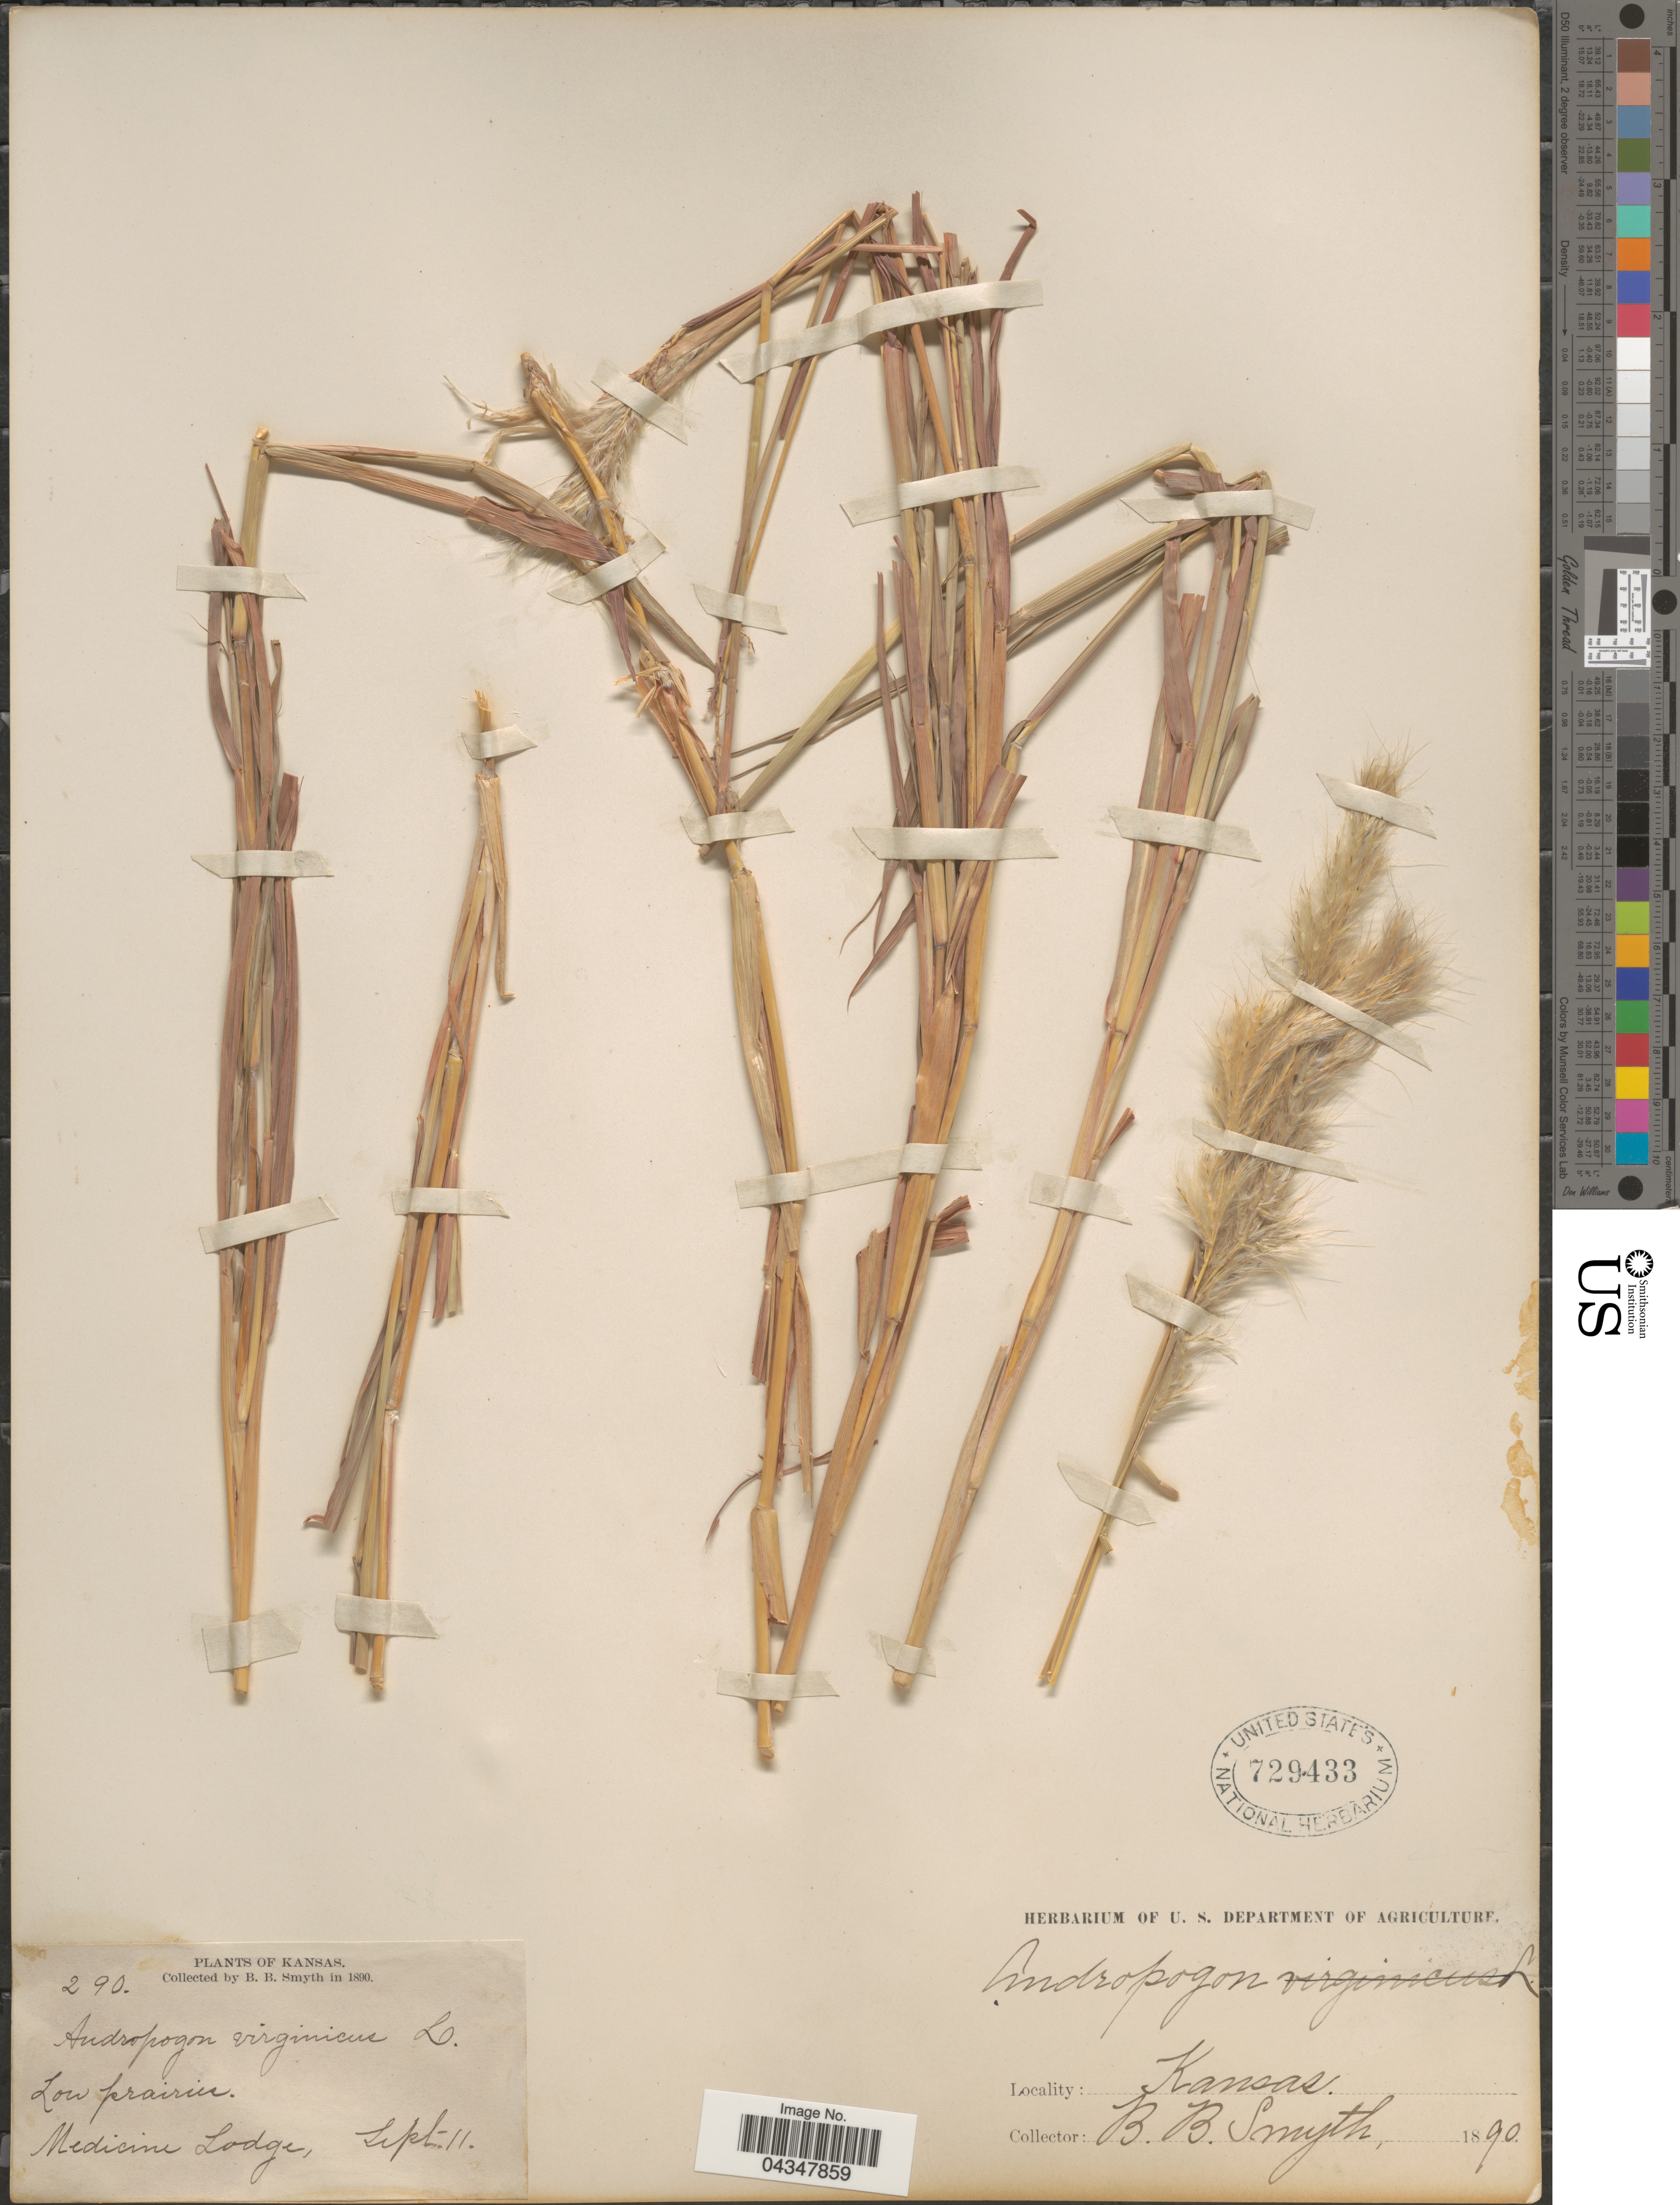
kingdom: Plantae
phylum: Tracheophyta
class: Liliopsida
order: Poales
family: Poaceae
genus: Bothriochloa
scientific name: Bothriochloa saccharoides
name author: (Sw.) Rydb.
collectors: B. Smyth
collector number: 290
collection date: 1890-09-11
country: United States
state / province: Kansas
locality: Medicine Lodge.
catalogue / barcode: US 729433